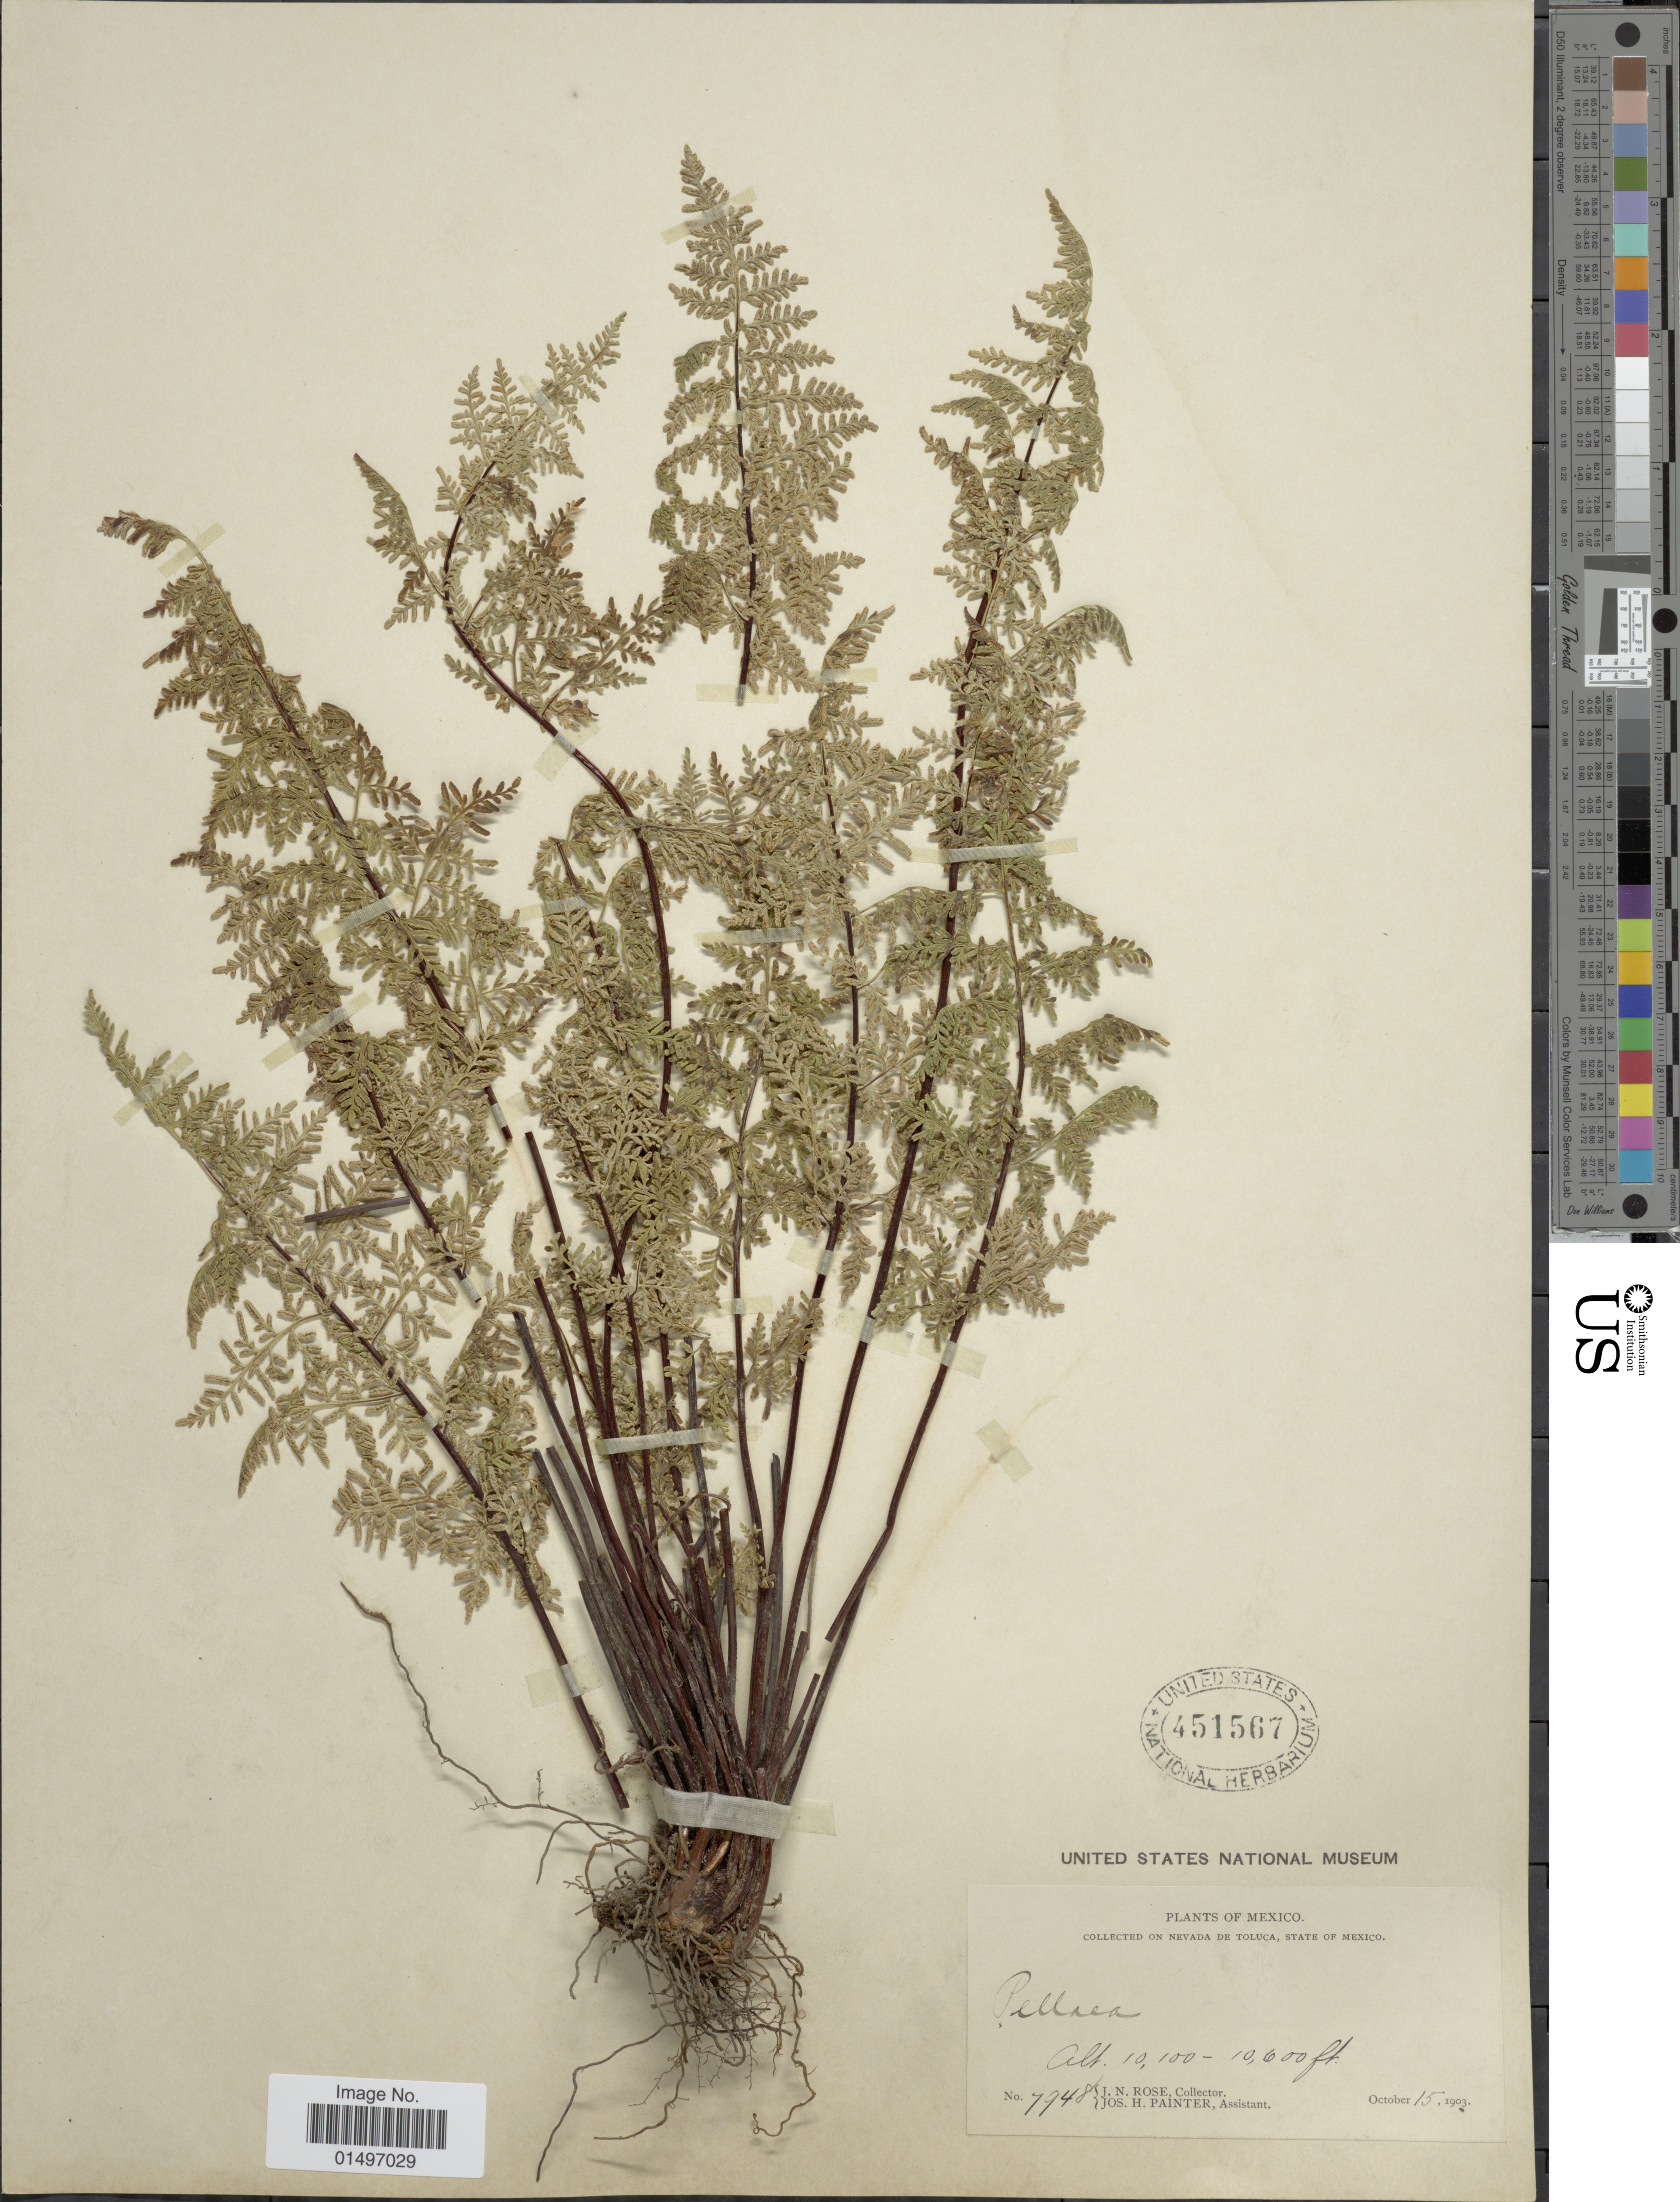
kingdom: Plantae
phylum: Tracheophyta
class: Polypodiopsida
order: Polypodiales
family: Pteridaceae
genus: Gaga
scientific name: Gaga hirsuta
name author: (Link) Fay W. Li & Windham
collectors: J. N. Rose & J. H. Painter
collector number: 7948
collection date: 1903-10-15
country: Mexico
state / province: México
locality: Mexico, on Nevada de Toluca.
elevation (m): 3078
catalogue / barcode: US 451567